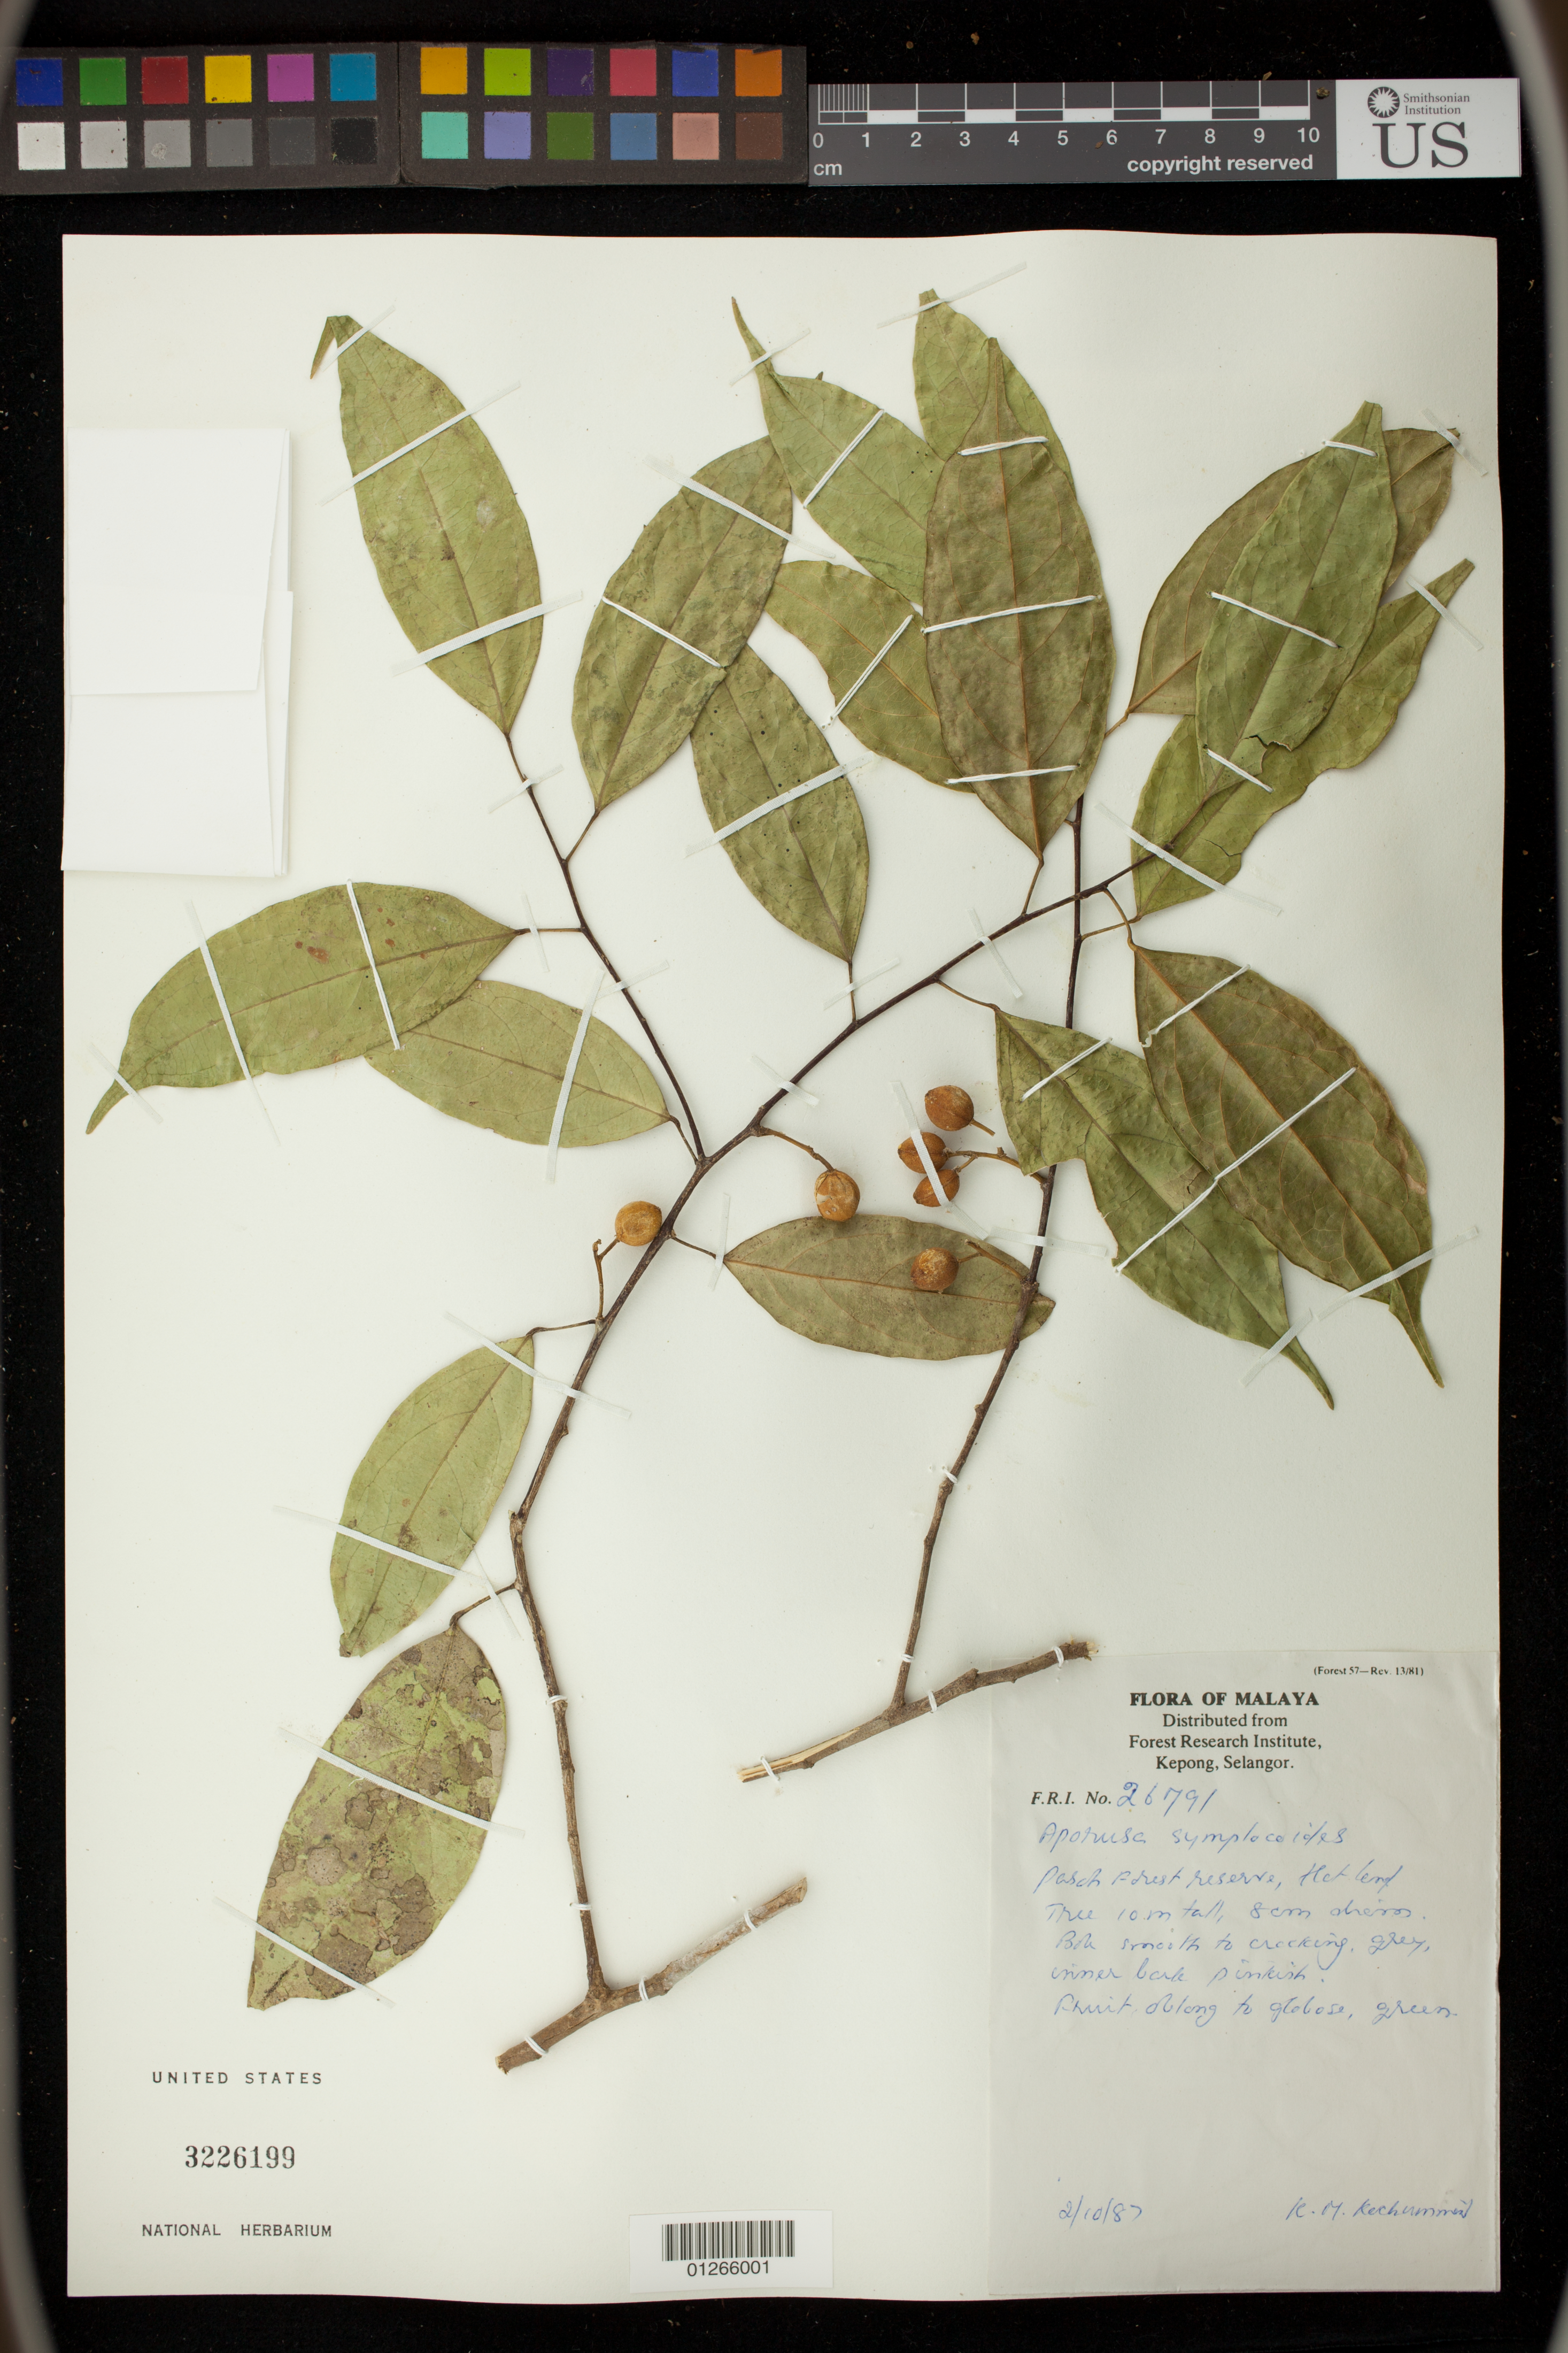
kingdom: Plantae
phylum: Tracheophyta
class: Magnoliopsida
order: Malpighiales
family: Phyllanthaceae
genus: Aporosa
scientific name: Aporosa symplocoides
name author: (Hook. f.) Gage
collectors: K. Kochummen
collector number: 26791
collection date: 1987-02-10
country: Malaysia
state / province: Negeri Sembilan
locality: Pasoh Forest Reserve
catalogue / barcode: US 3226199